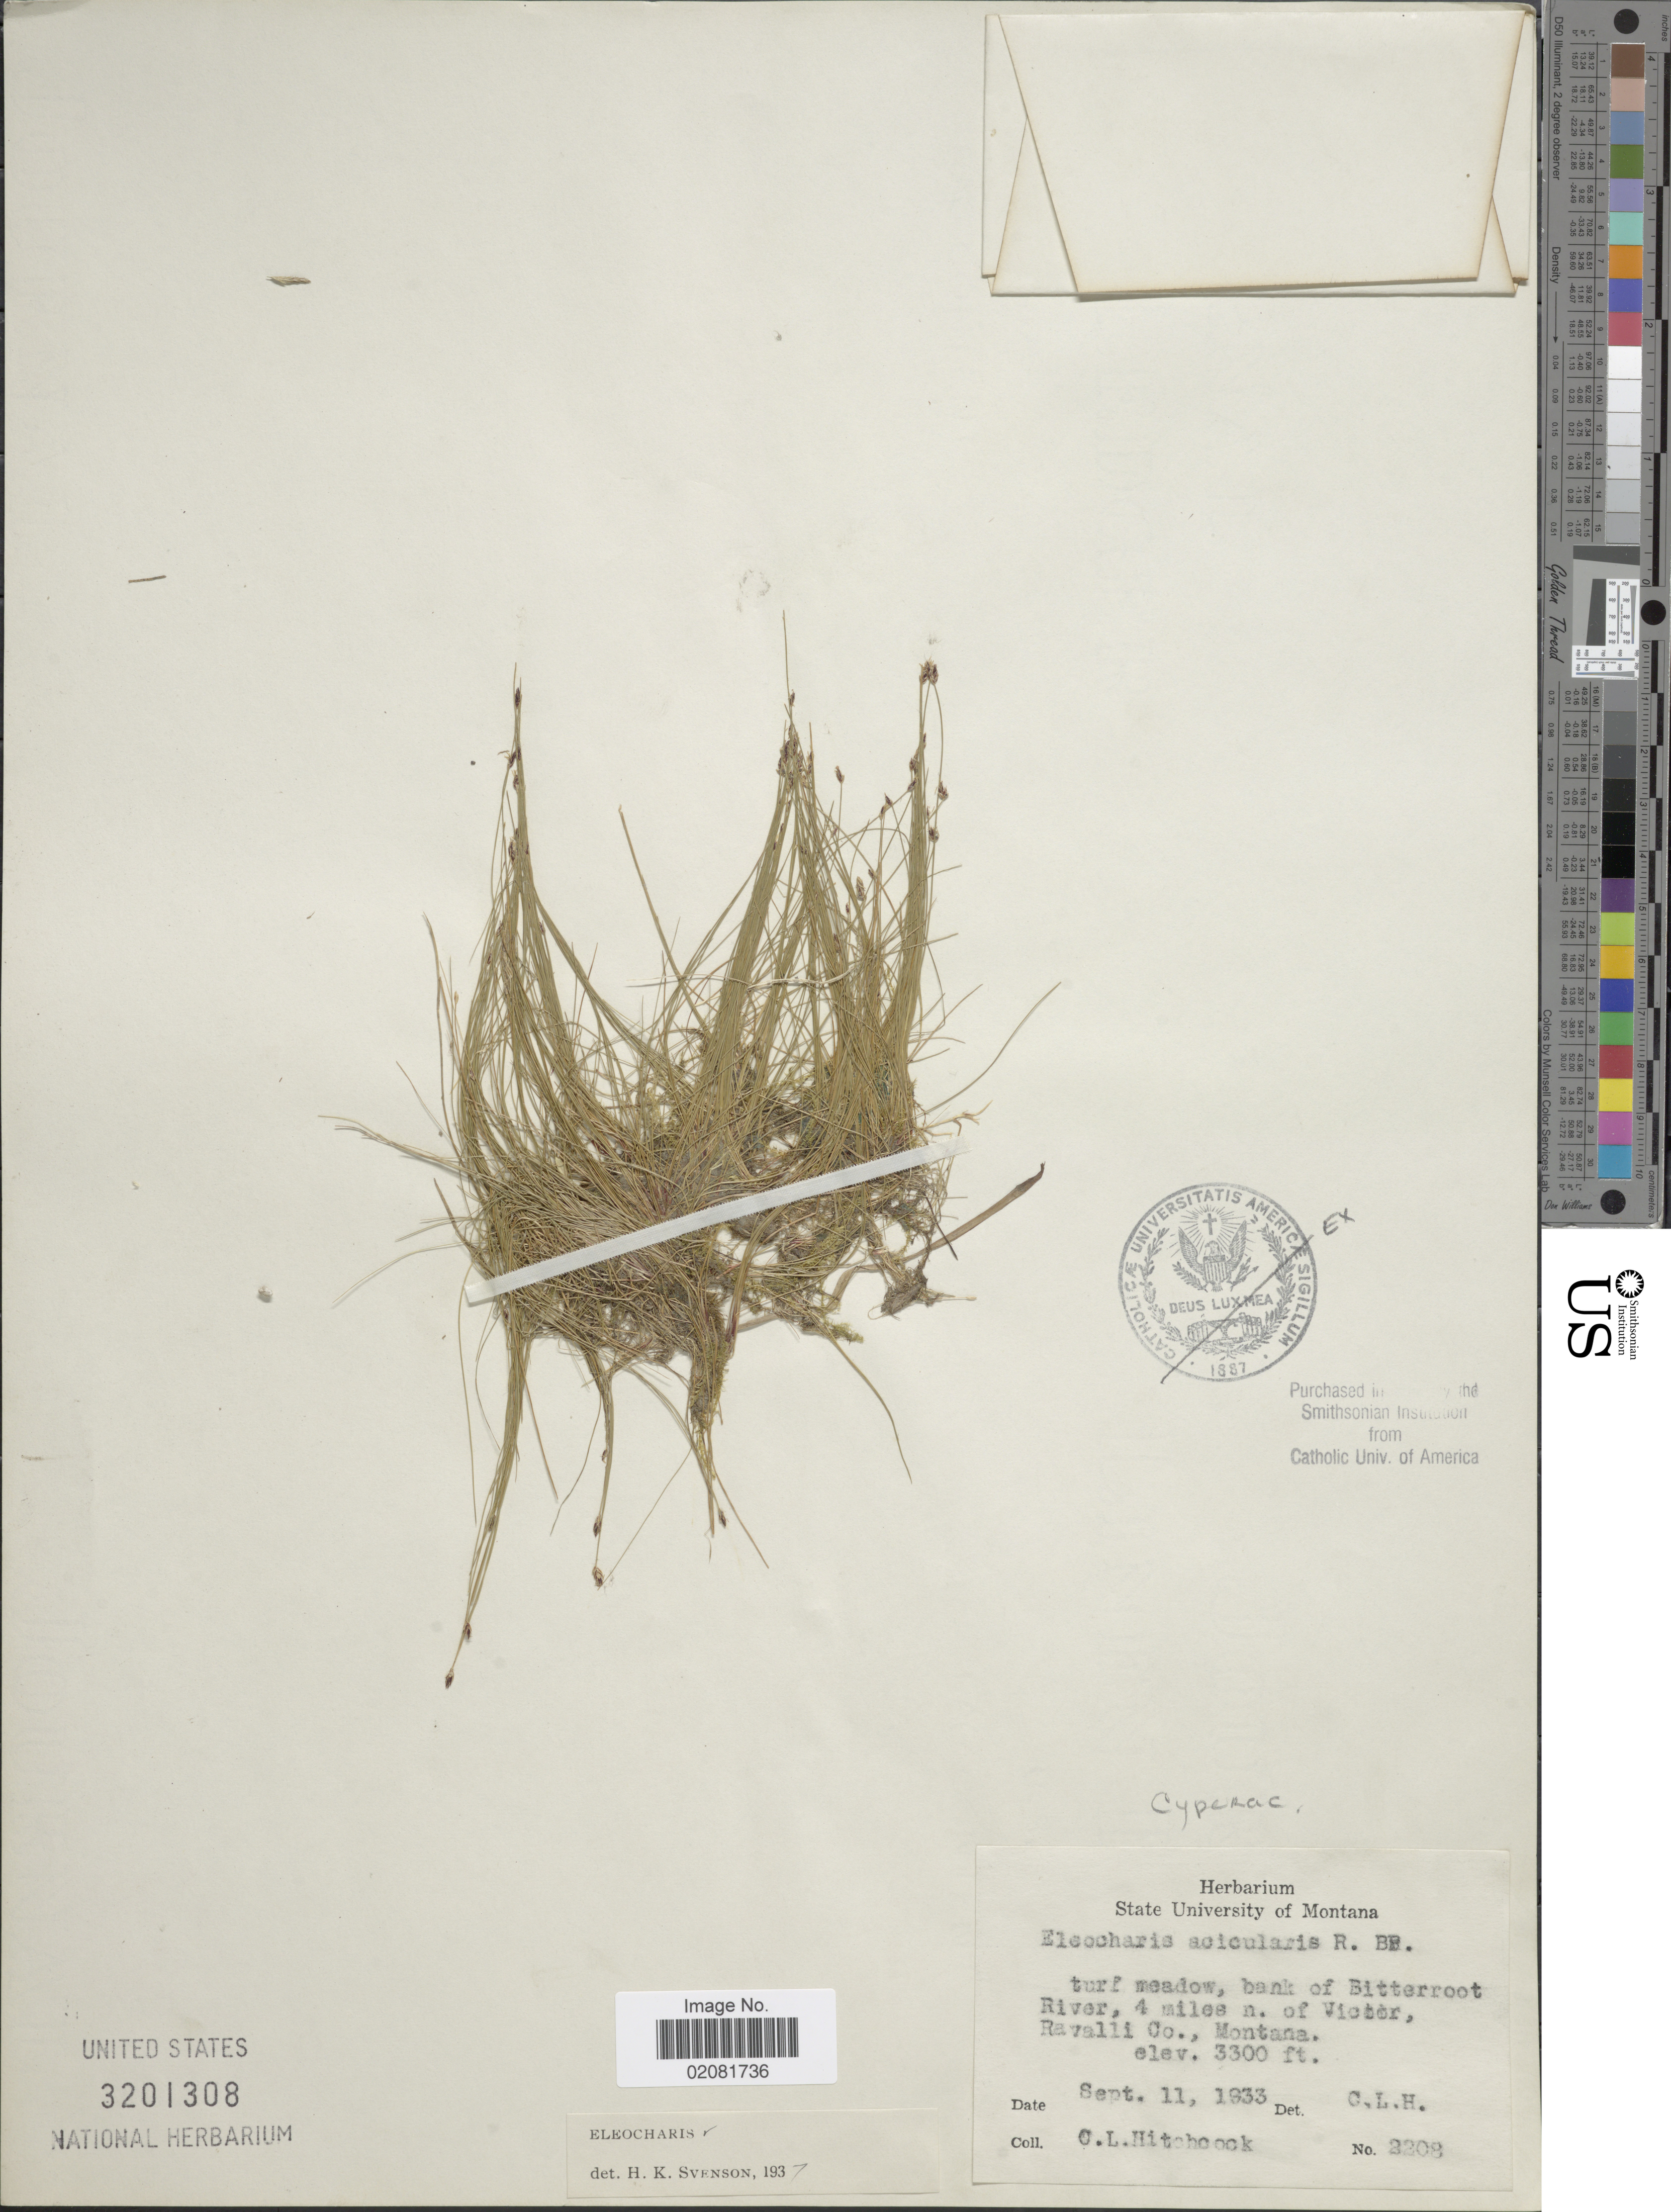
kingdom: Plantae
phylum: Tracheophyta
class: Liliopsida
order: Poales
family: Cyperaceae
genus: Eleocharis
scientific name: Eleocharis acicularis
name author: (L.) Roem. & Schult.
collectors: C. L. Hitchcock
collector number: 3208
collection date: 1933-09-11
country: United States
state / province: Montana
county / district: Ravalli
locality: Bank of Bitterroot River, 4 miles N of Victor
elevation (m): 1006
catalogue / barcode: US 3201308